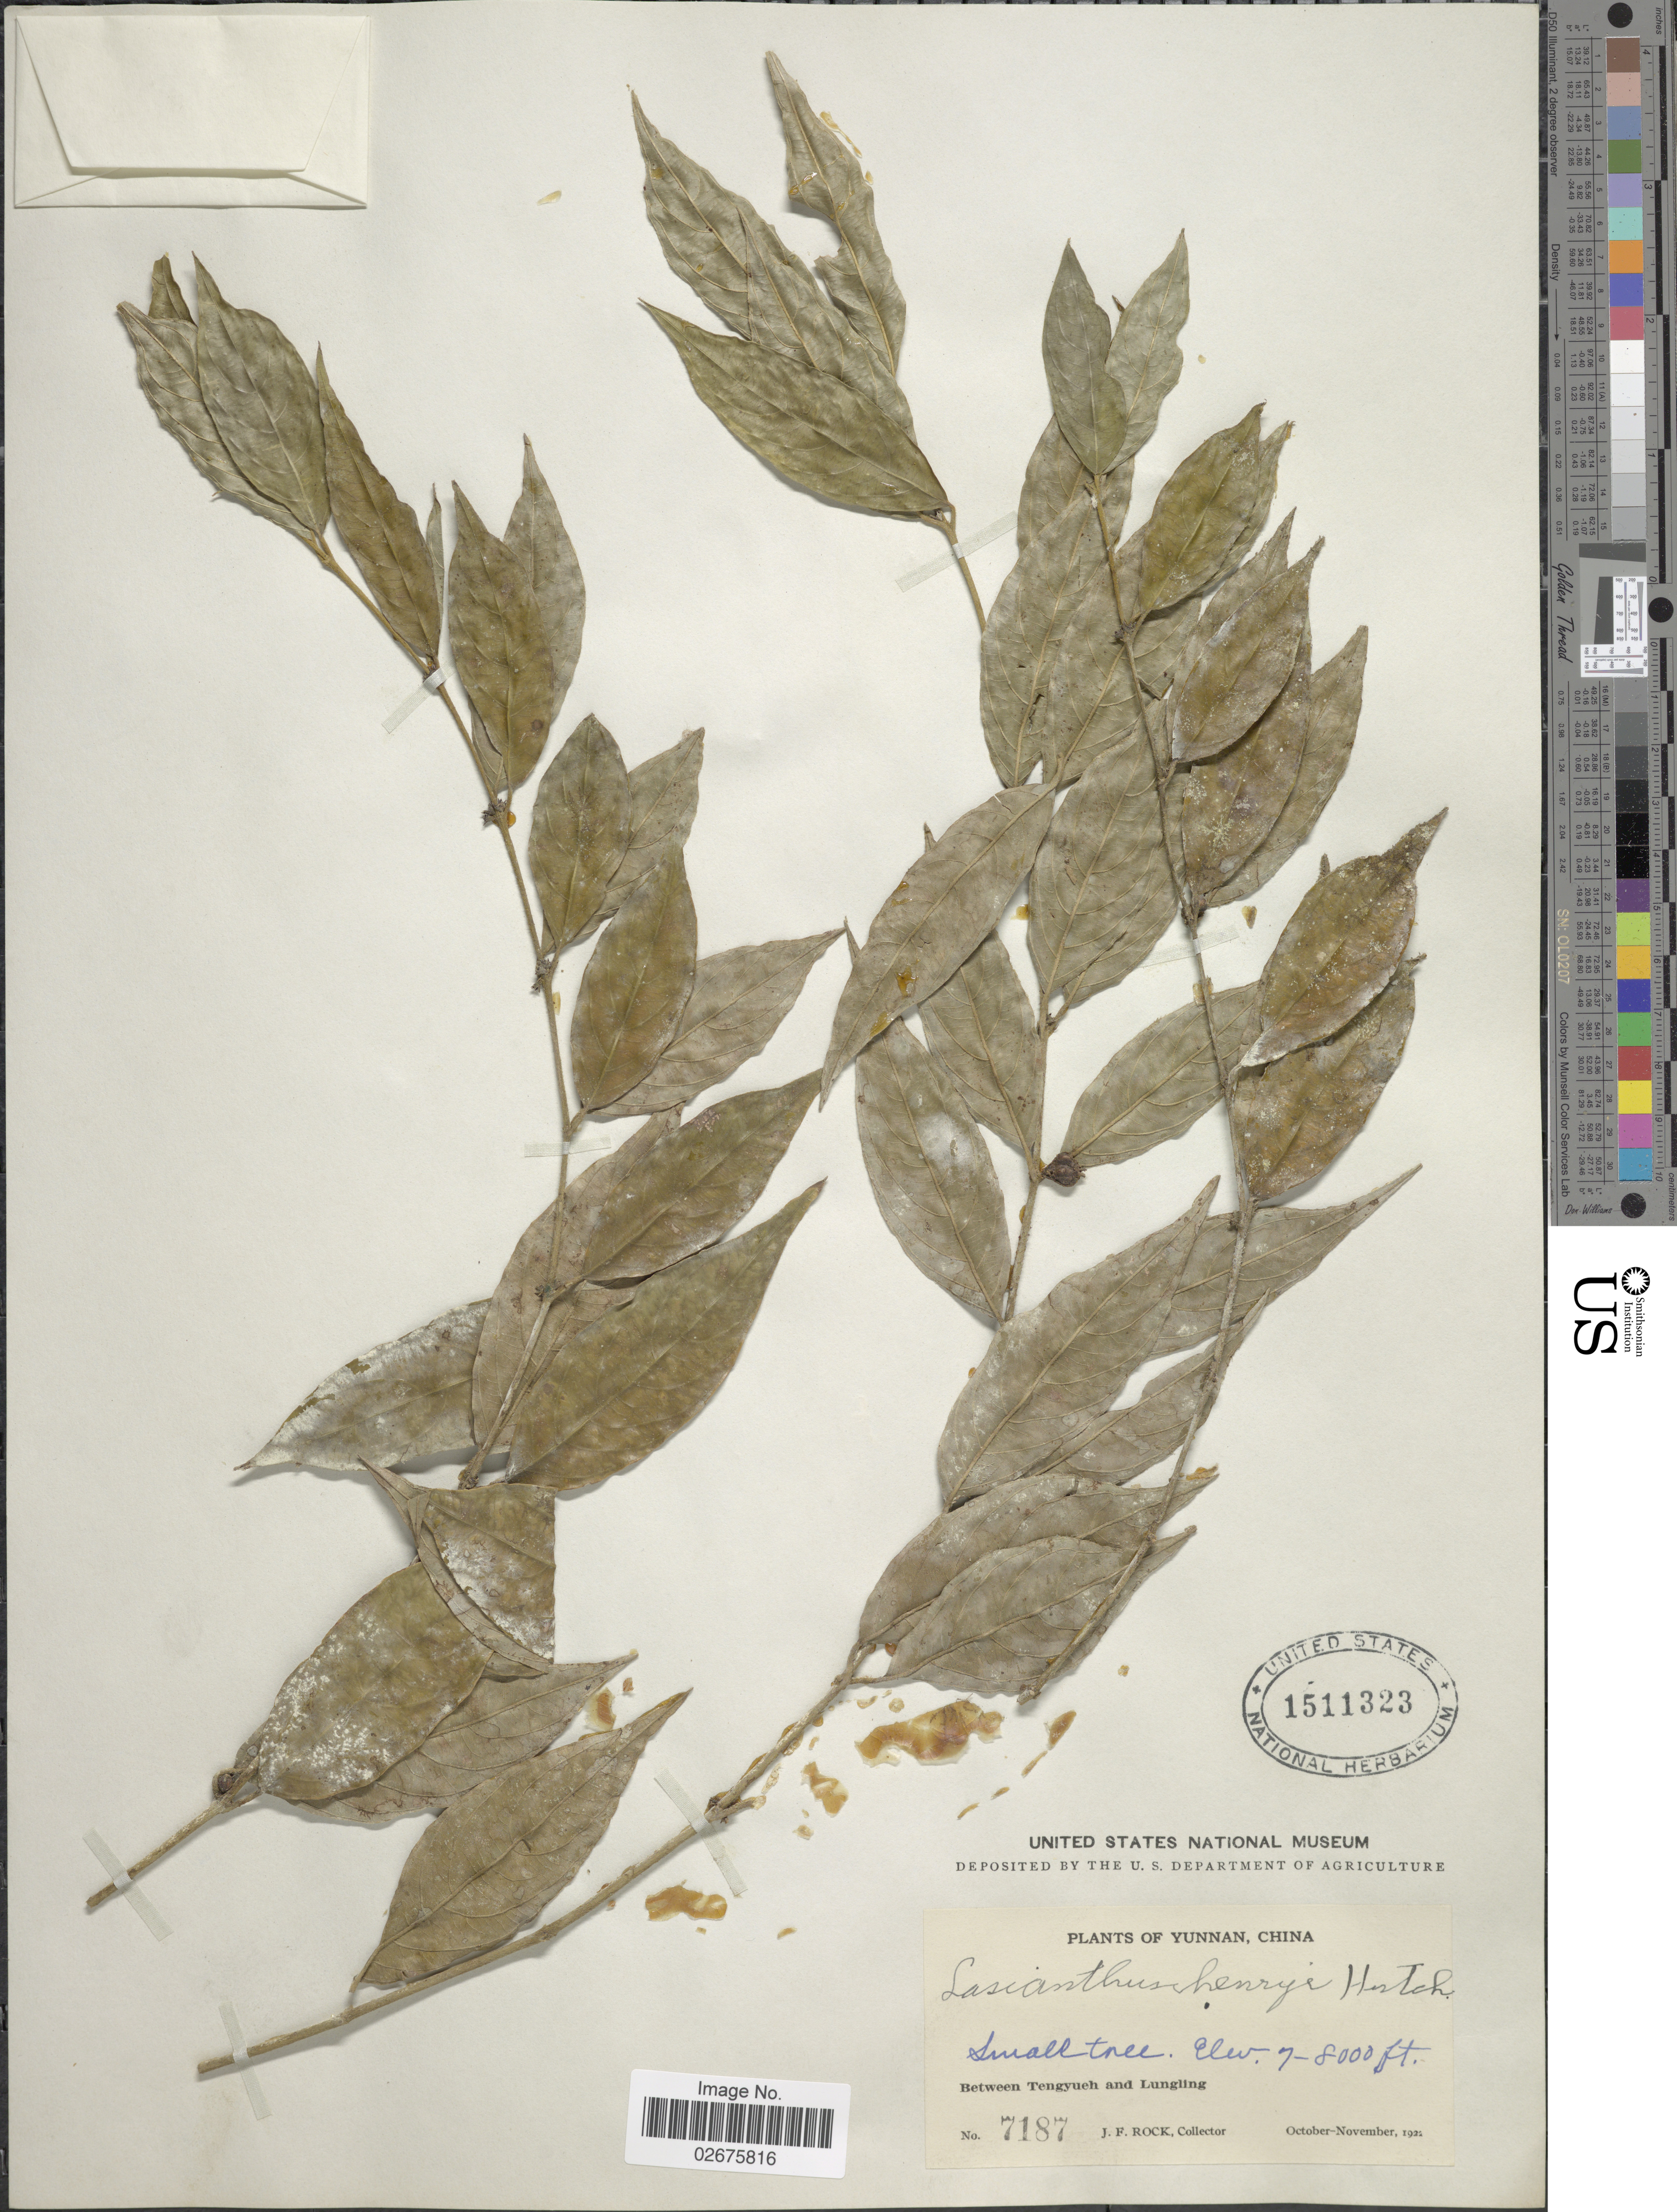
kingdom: Plantae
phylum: Tracheophyta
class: Magnoliopsida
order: Gentianales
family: Rubiaceae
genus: Lasianthus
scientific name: Lasianthus henryi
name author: Hutch. in Sarg.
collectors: J. Rock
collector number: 7187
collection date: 1922-10/1922-11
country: China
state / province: Yunnan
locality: Between Tengyueh and Lungling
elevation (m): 2134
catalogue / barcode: US 1511323